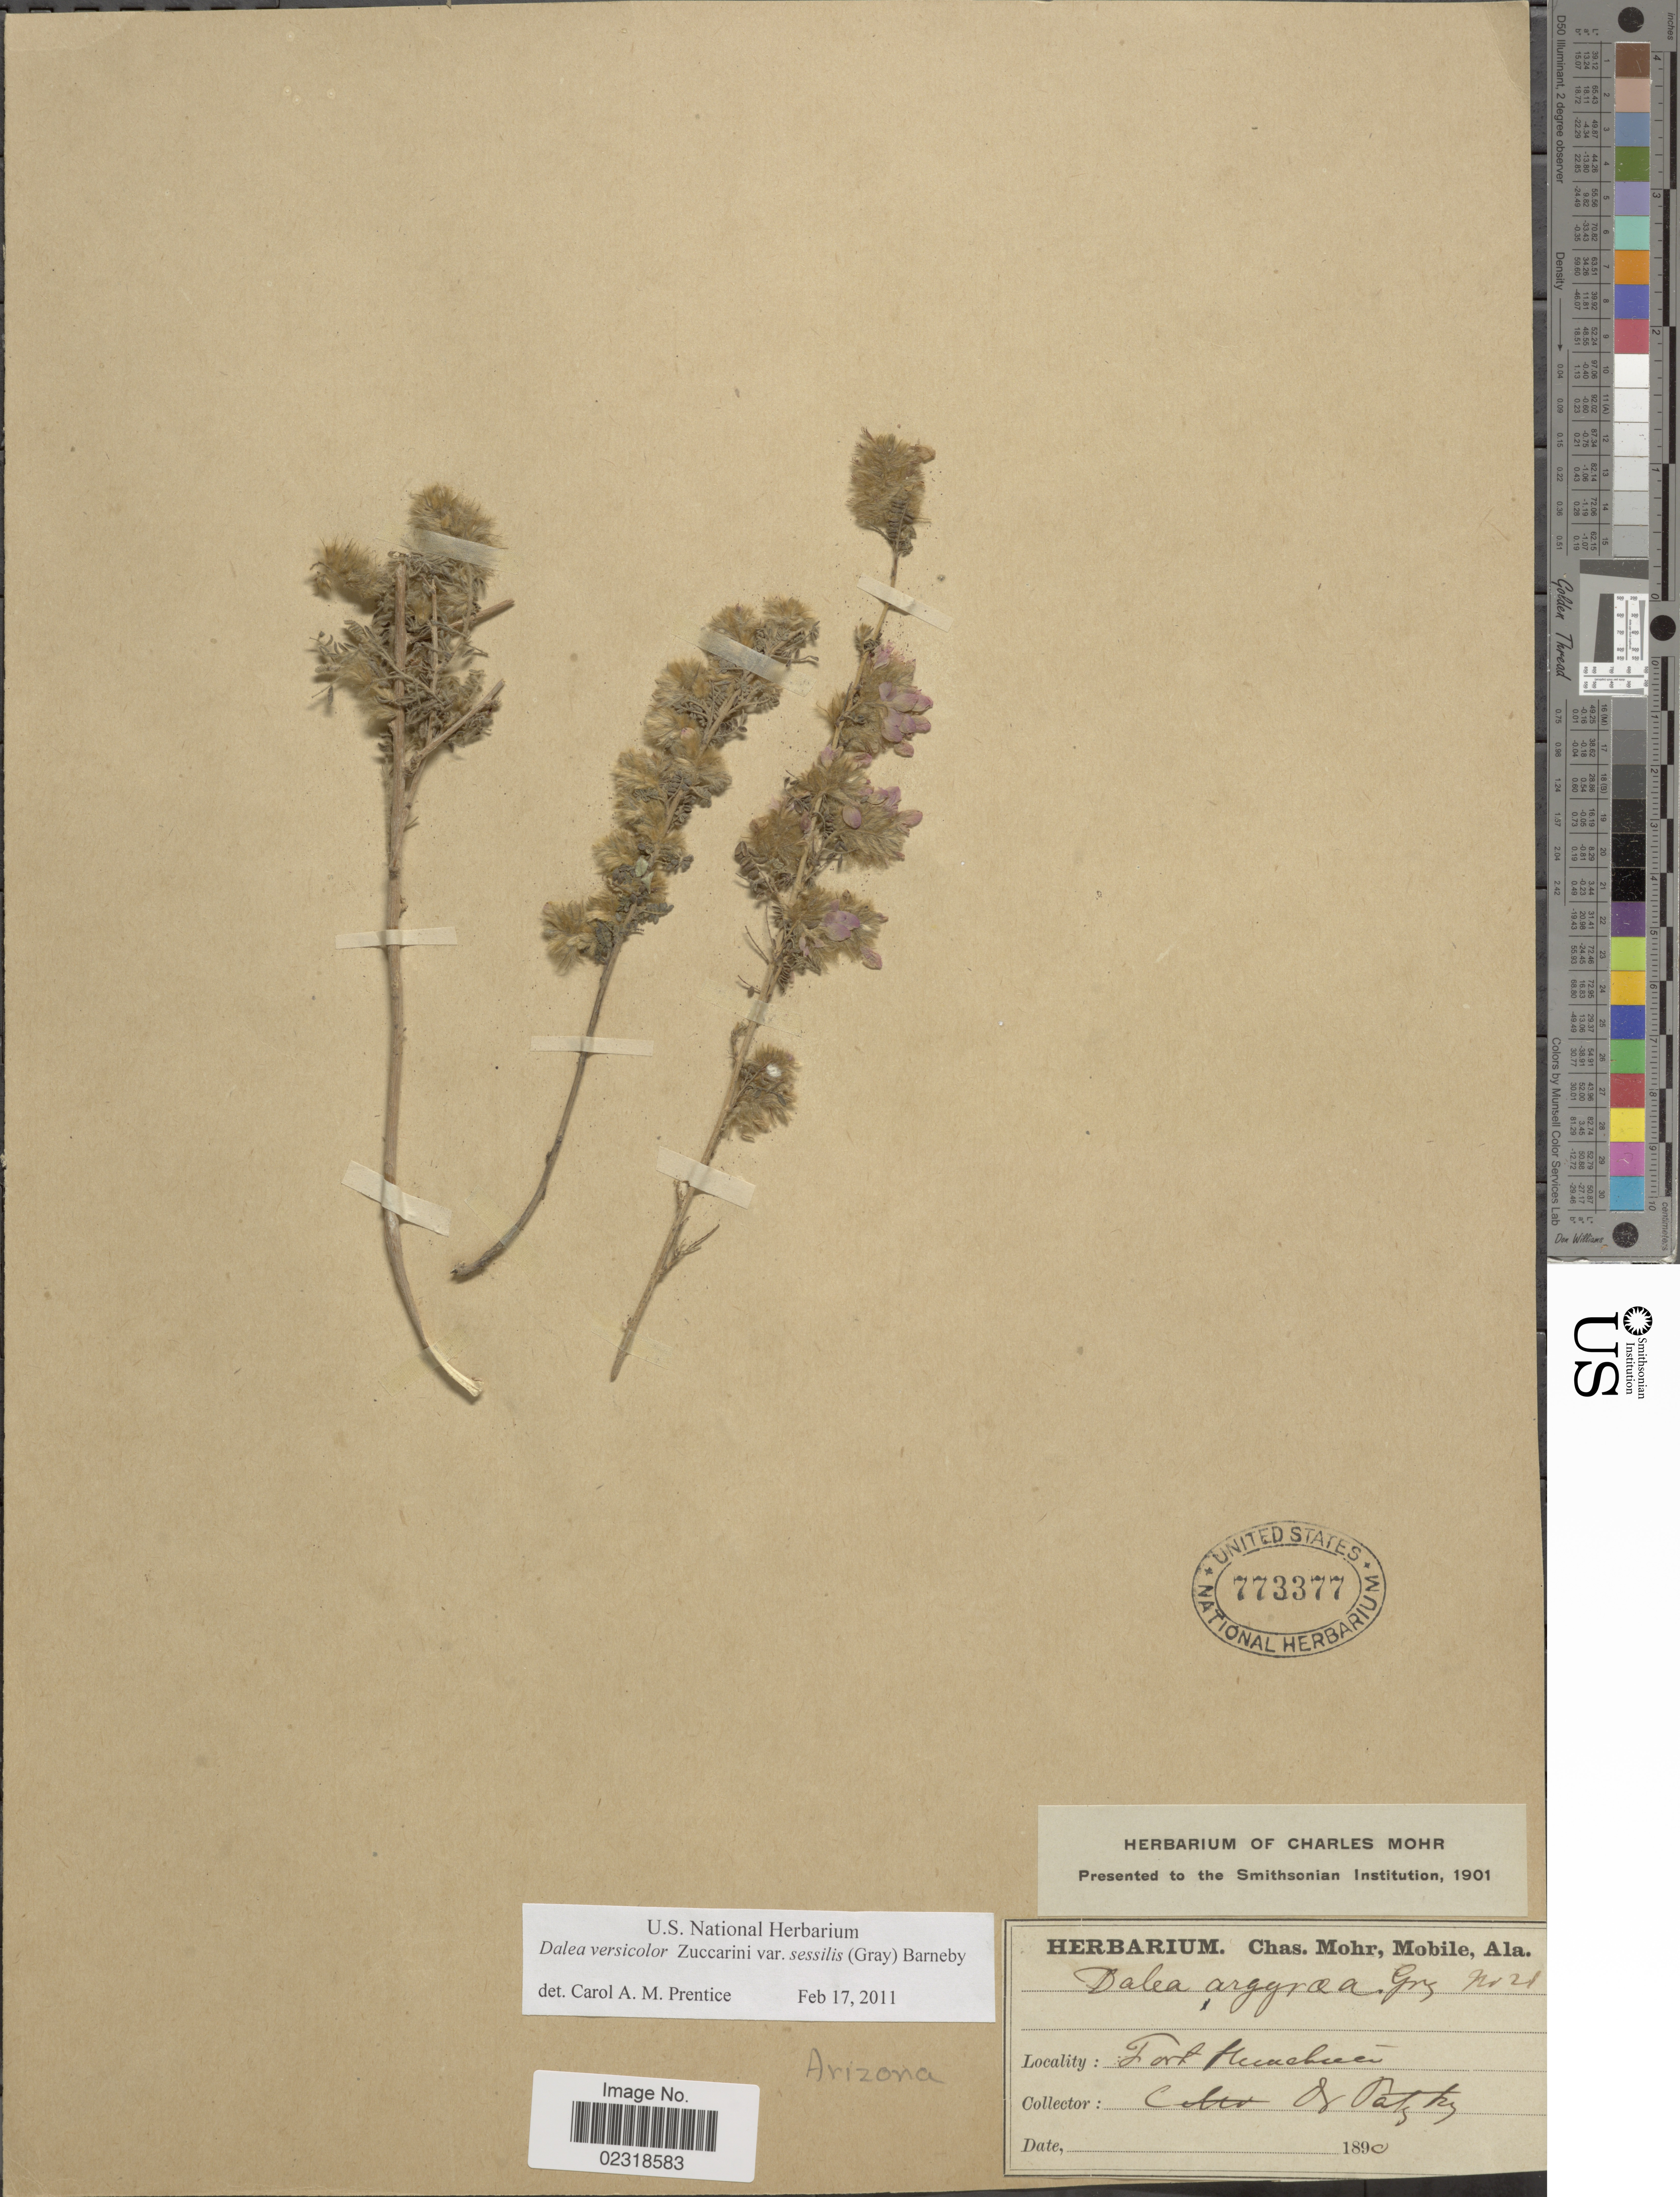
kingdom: Plantae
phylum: Tracheophyta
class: Magnoliopsida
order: Fabales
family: Fabaceae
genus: Dalea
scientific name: Dalea versicolor var. sessilis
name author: Zucc.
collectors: -. Patzky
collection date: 1890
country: United States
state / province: Arizona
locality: Fort Huachuca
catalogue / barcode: US 773377